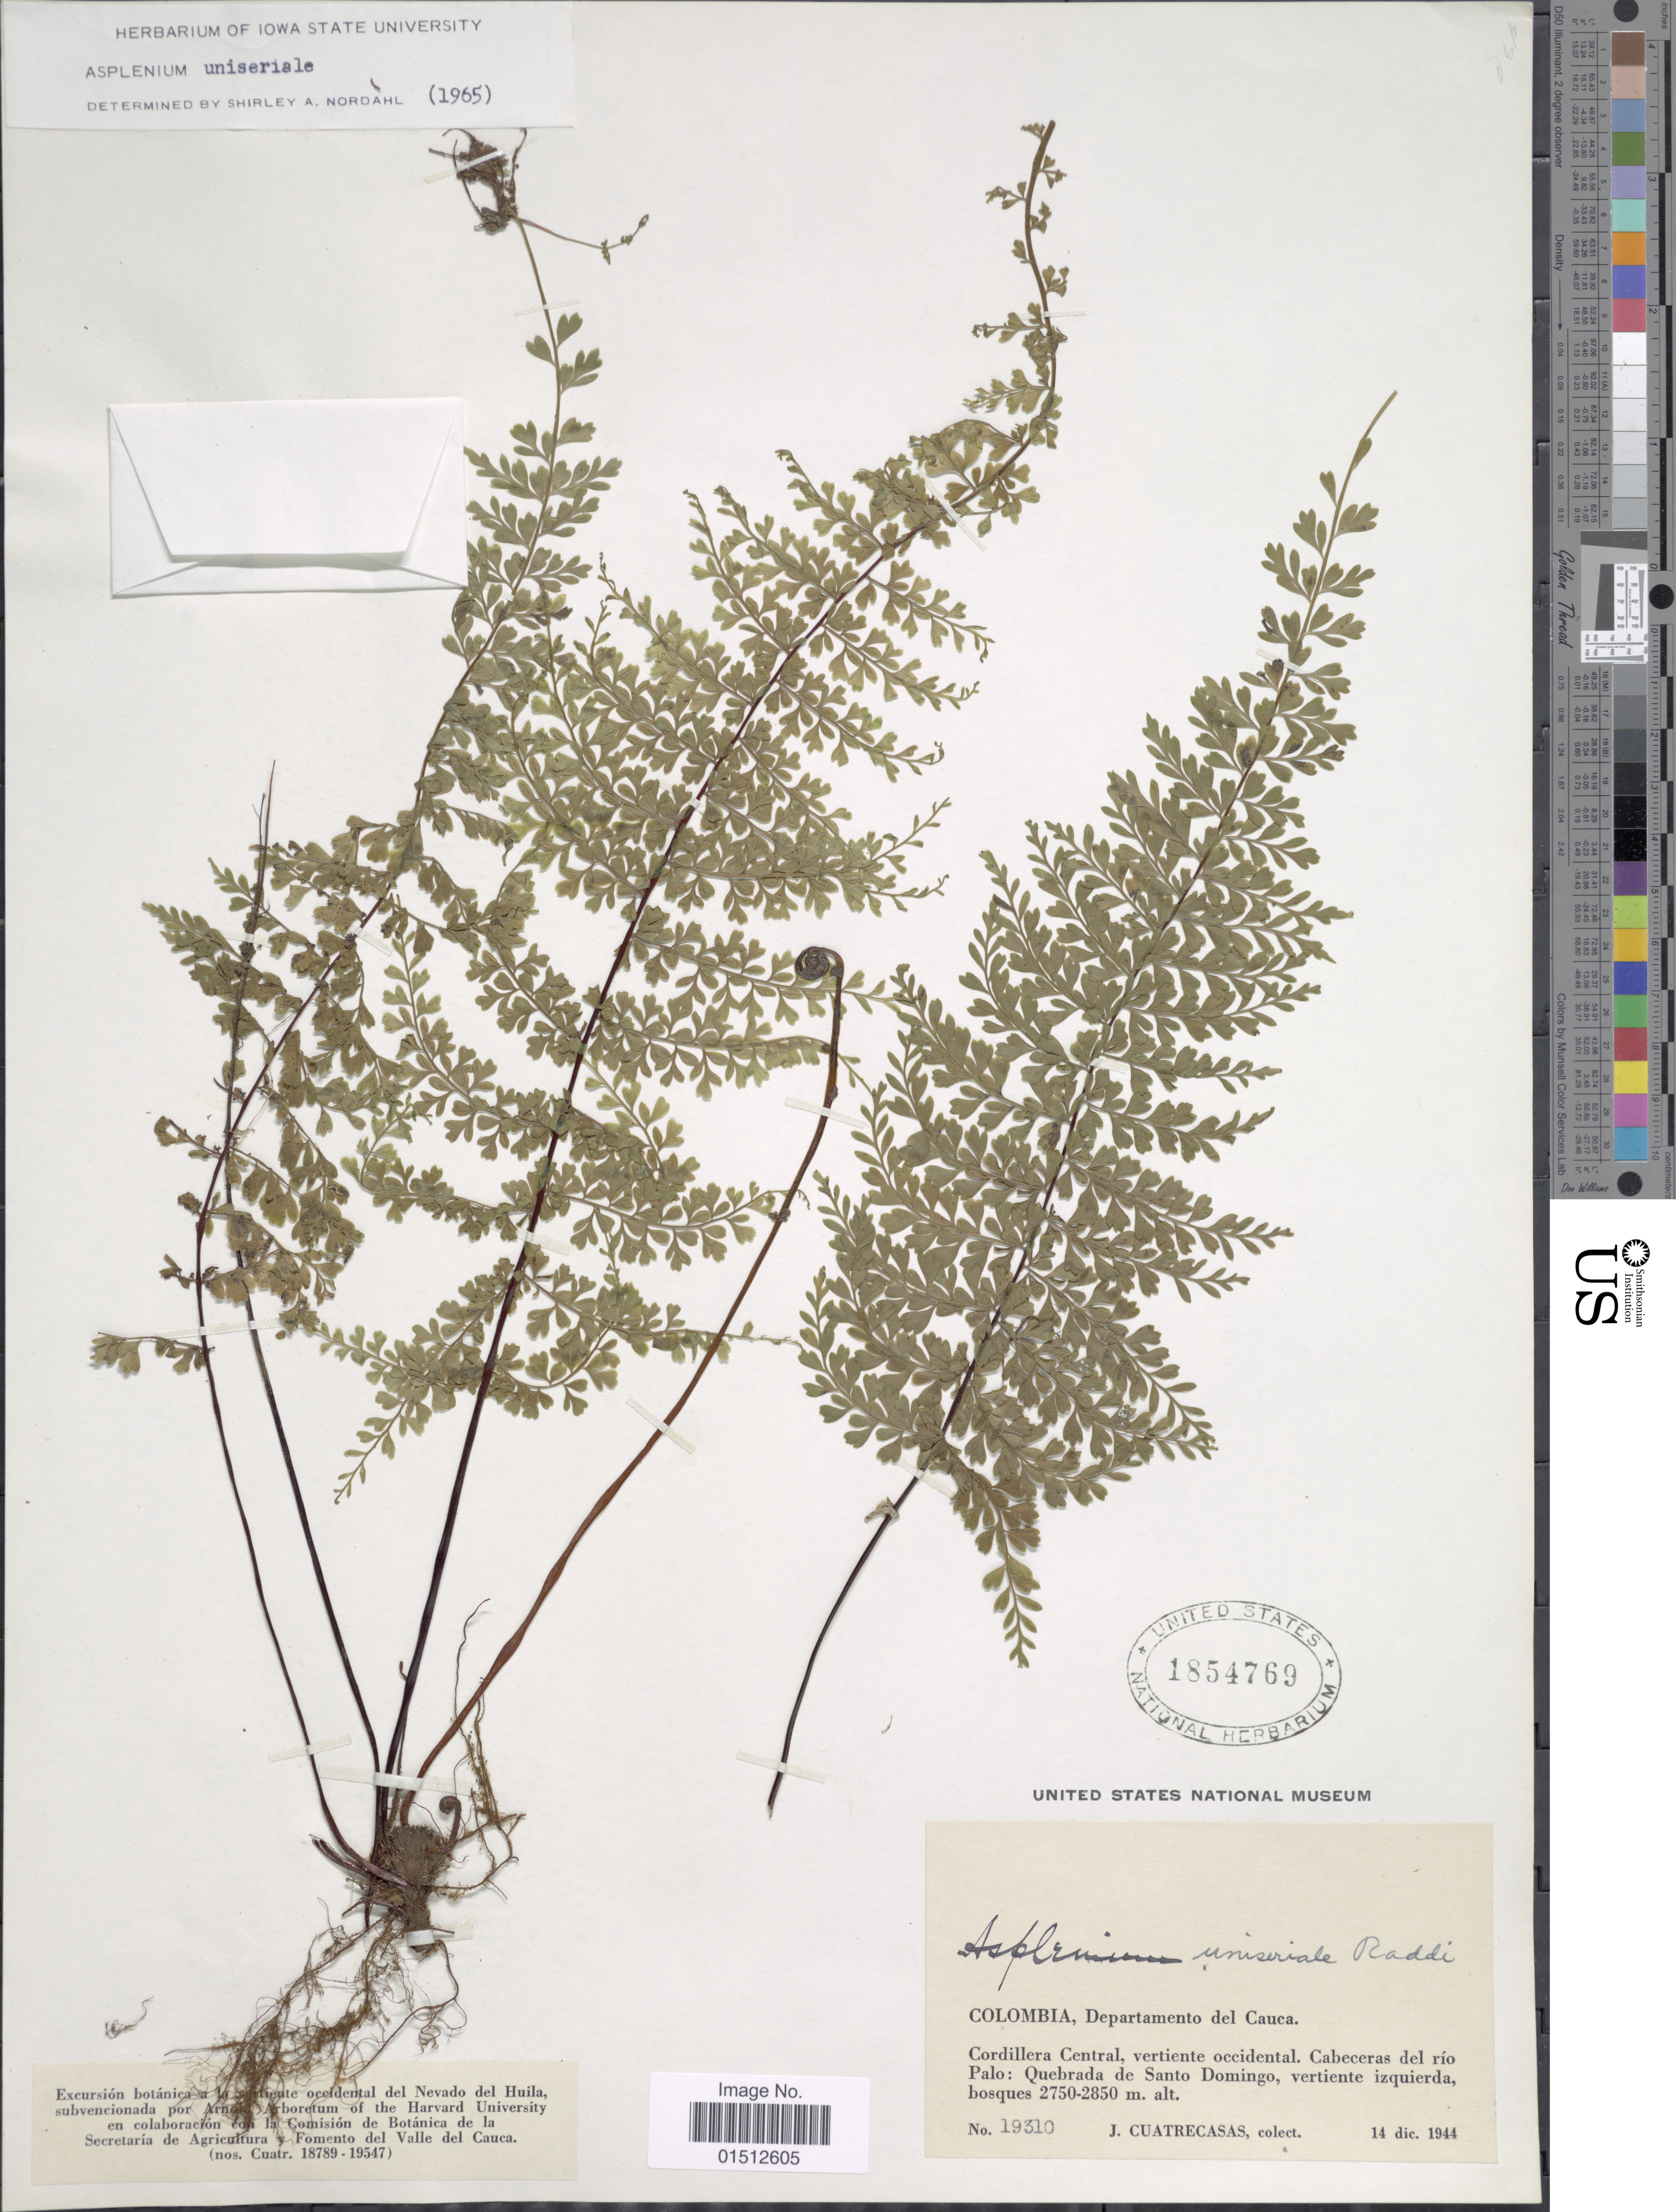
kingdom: Plantae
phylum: Tracheophyta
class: Polypodiopsida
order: Polypodiales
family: Aspleniaceae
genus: Asplenium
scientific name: Asplenium radicans var. uniserale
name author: (Raddi) L.D. Gómez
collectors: J. Cuatrecasas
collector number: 19310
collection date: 1944-12-14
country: Colombia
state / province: Cauca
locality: Colombia, Department del Cauca. Cordillera Central, vertiente occidental. Cabecerras del rio Palo: Quebrada de Santo Domingo, vertiente izquierda.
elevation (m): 2750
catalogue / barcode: US 1854769